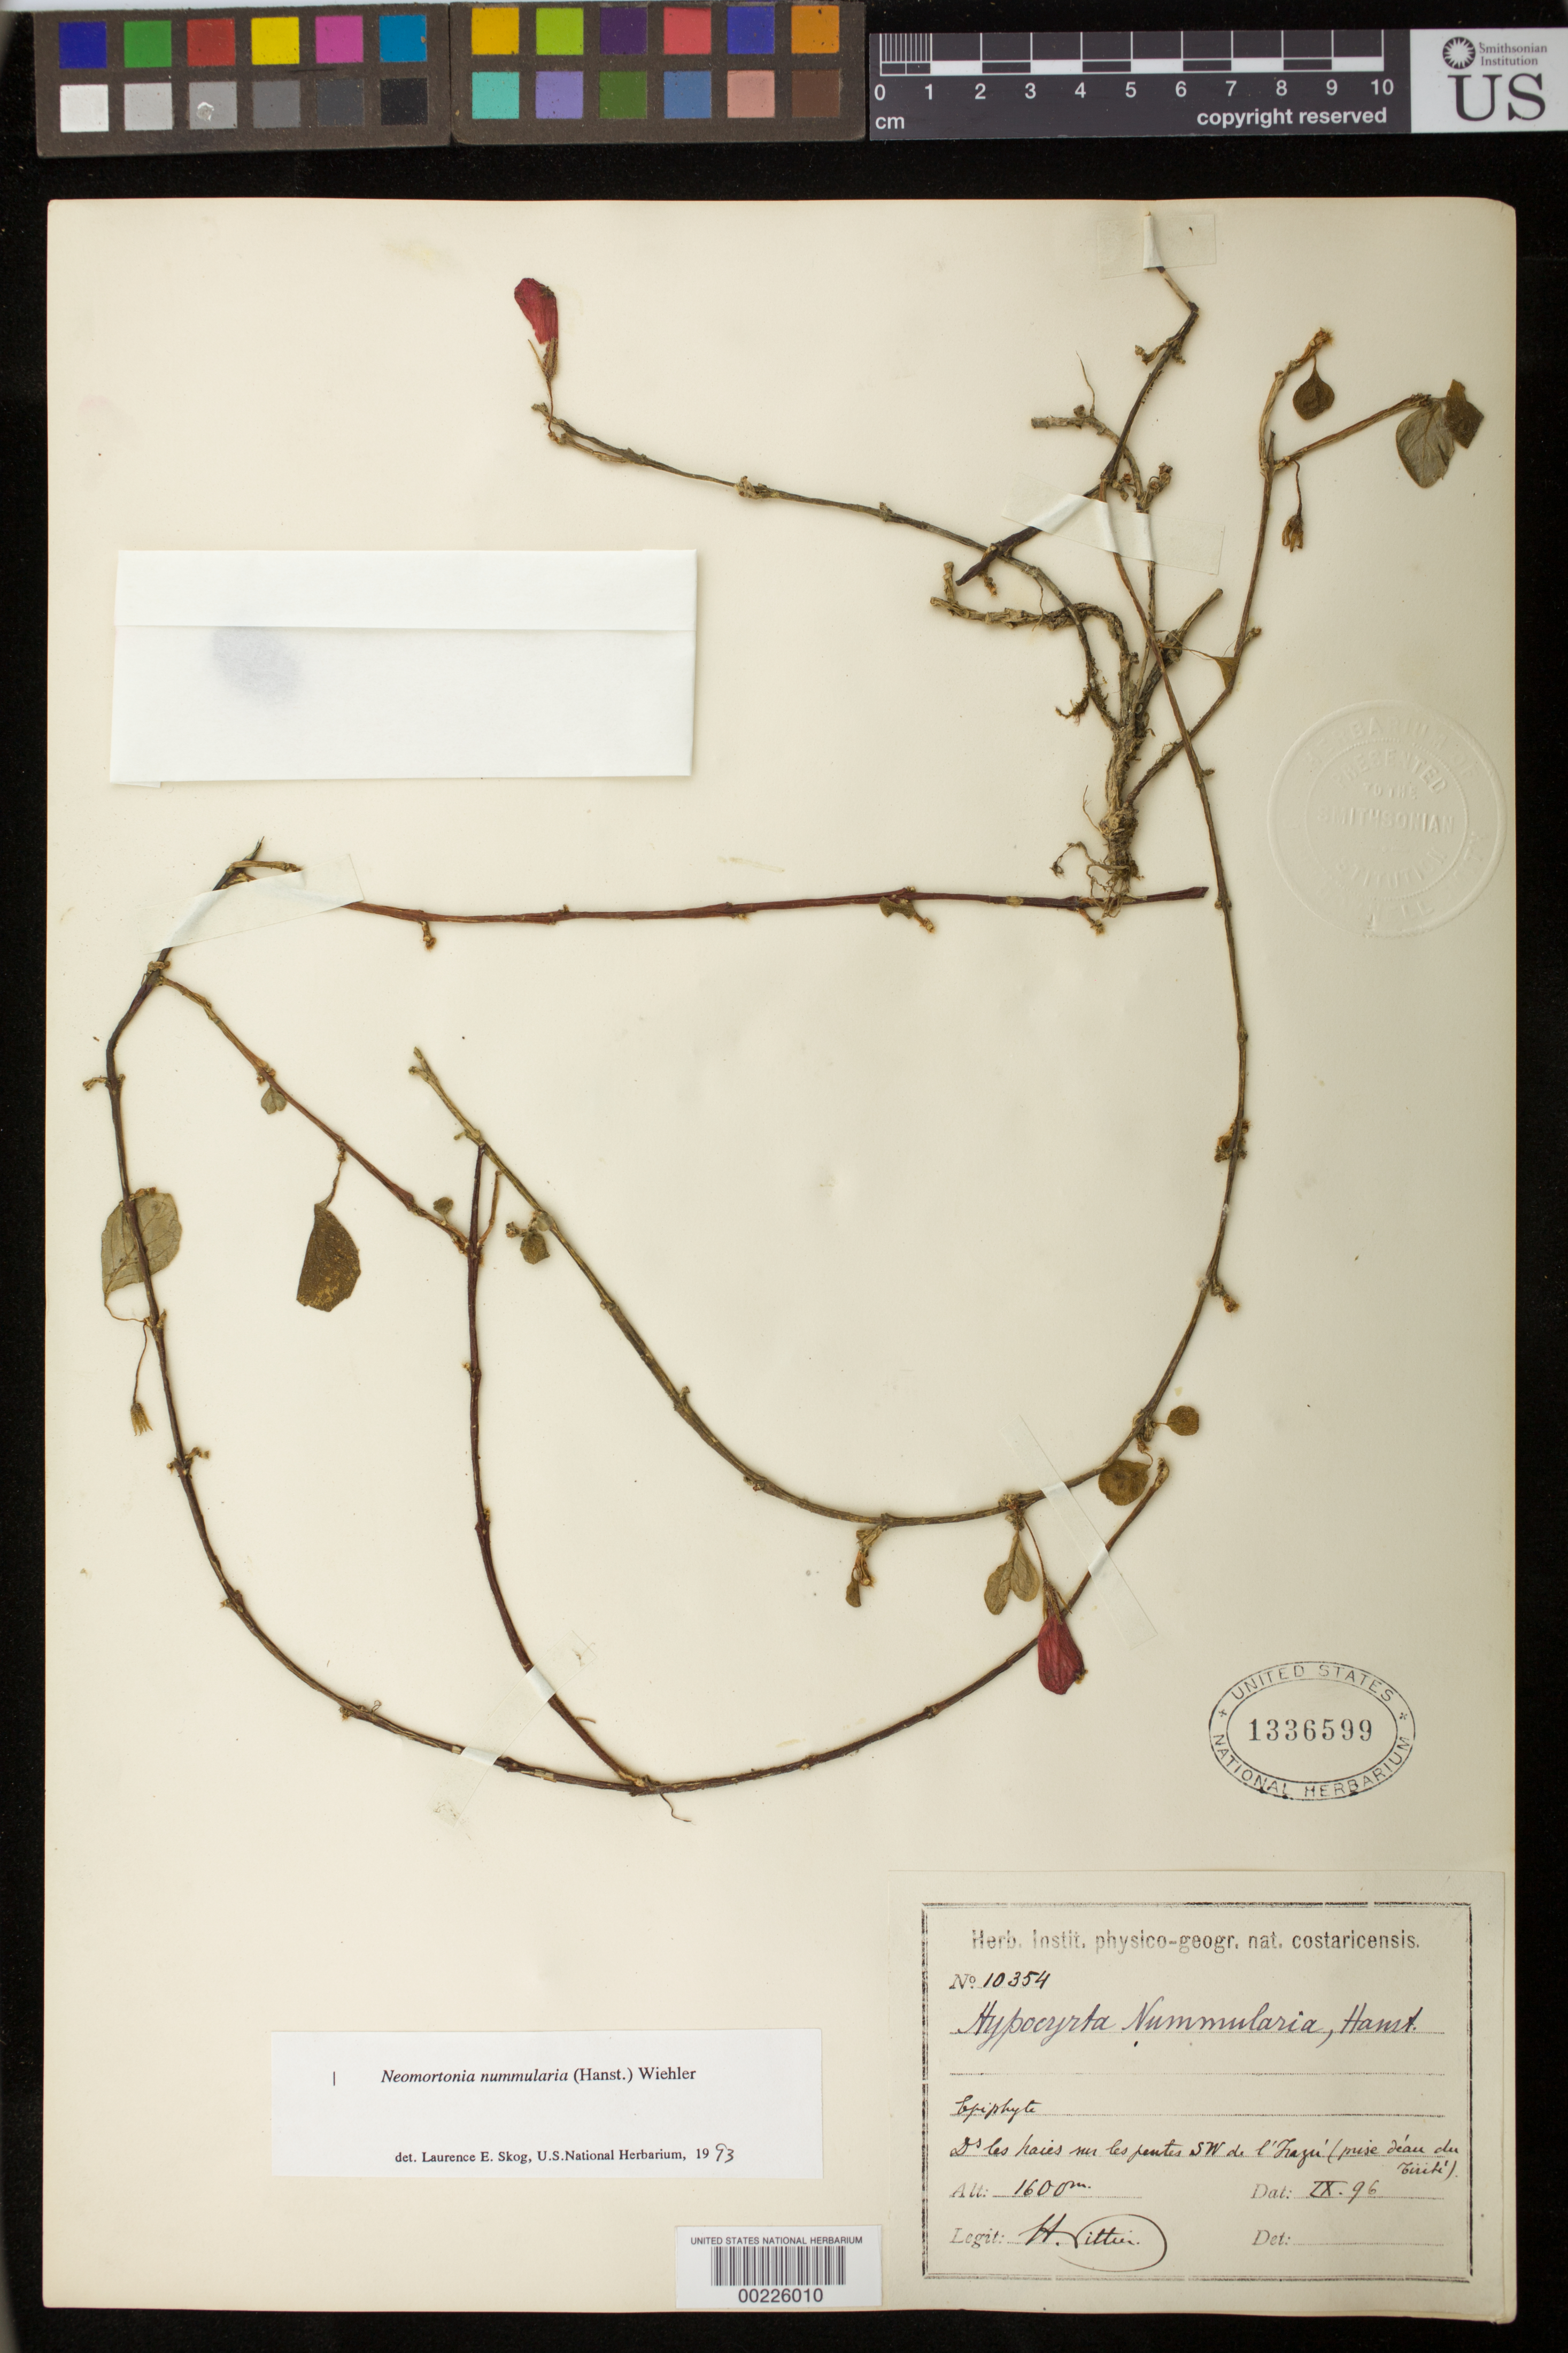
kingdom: Plantae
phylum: Tracheophyta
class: Magnoliopsida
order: Lamiales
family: Gesneriaceae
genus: Pachycaulos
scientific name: Pachycaulos nummularia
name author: (Hanst.) J.L. Clark & J.F. Sm.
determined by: Skog, Laurence E.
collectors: H. F. Pittier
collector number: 10354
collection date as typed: Sep 1896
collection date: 1896-09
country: Costa Rica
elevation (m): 1600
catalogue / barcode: US 1336599